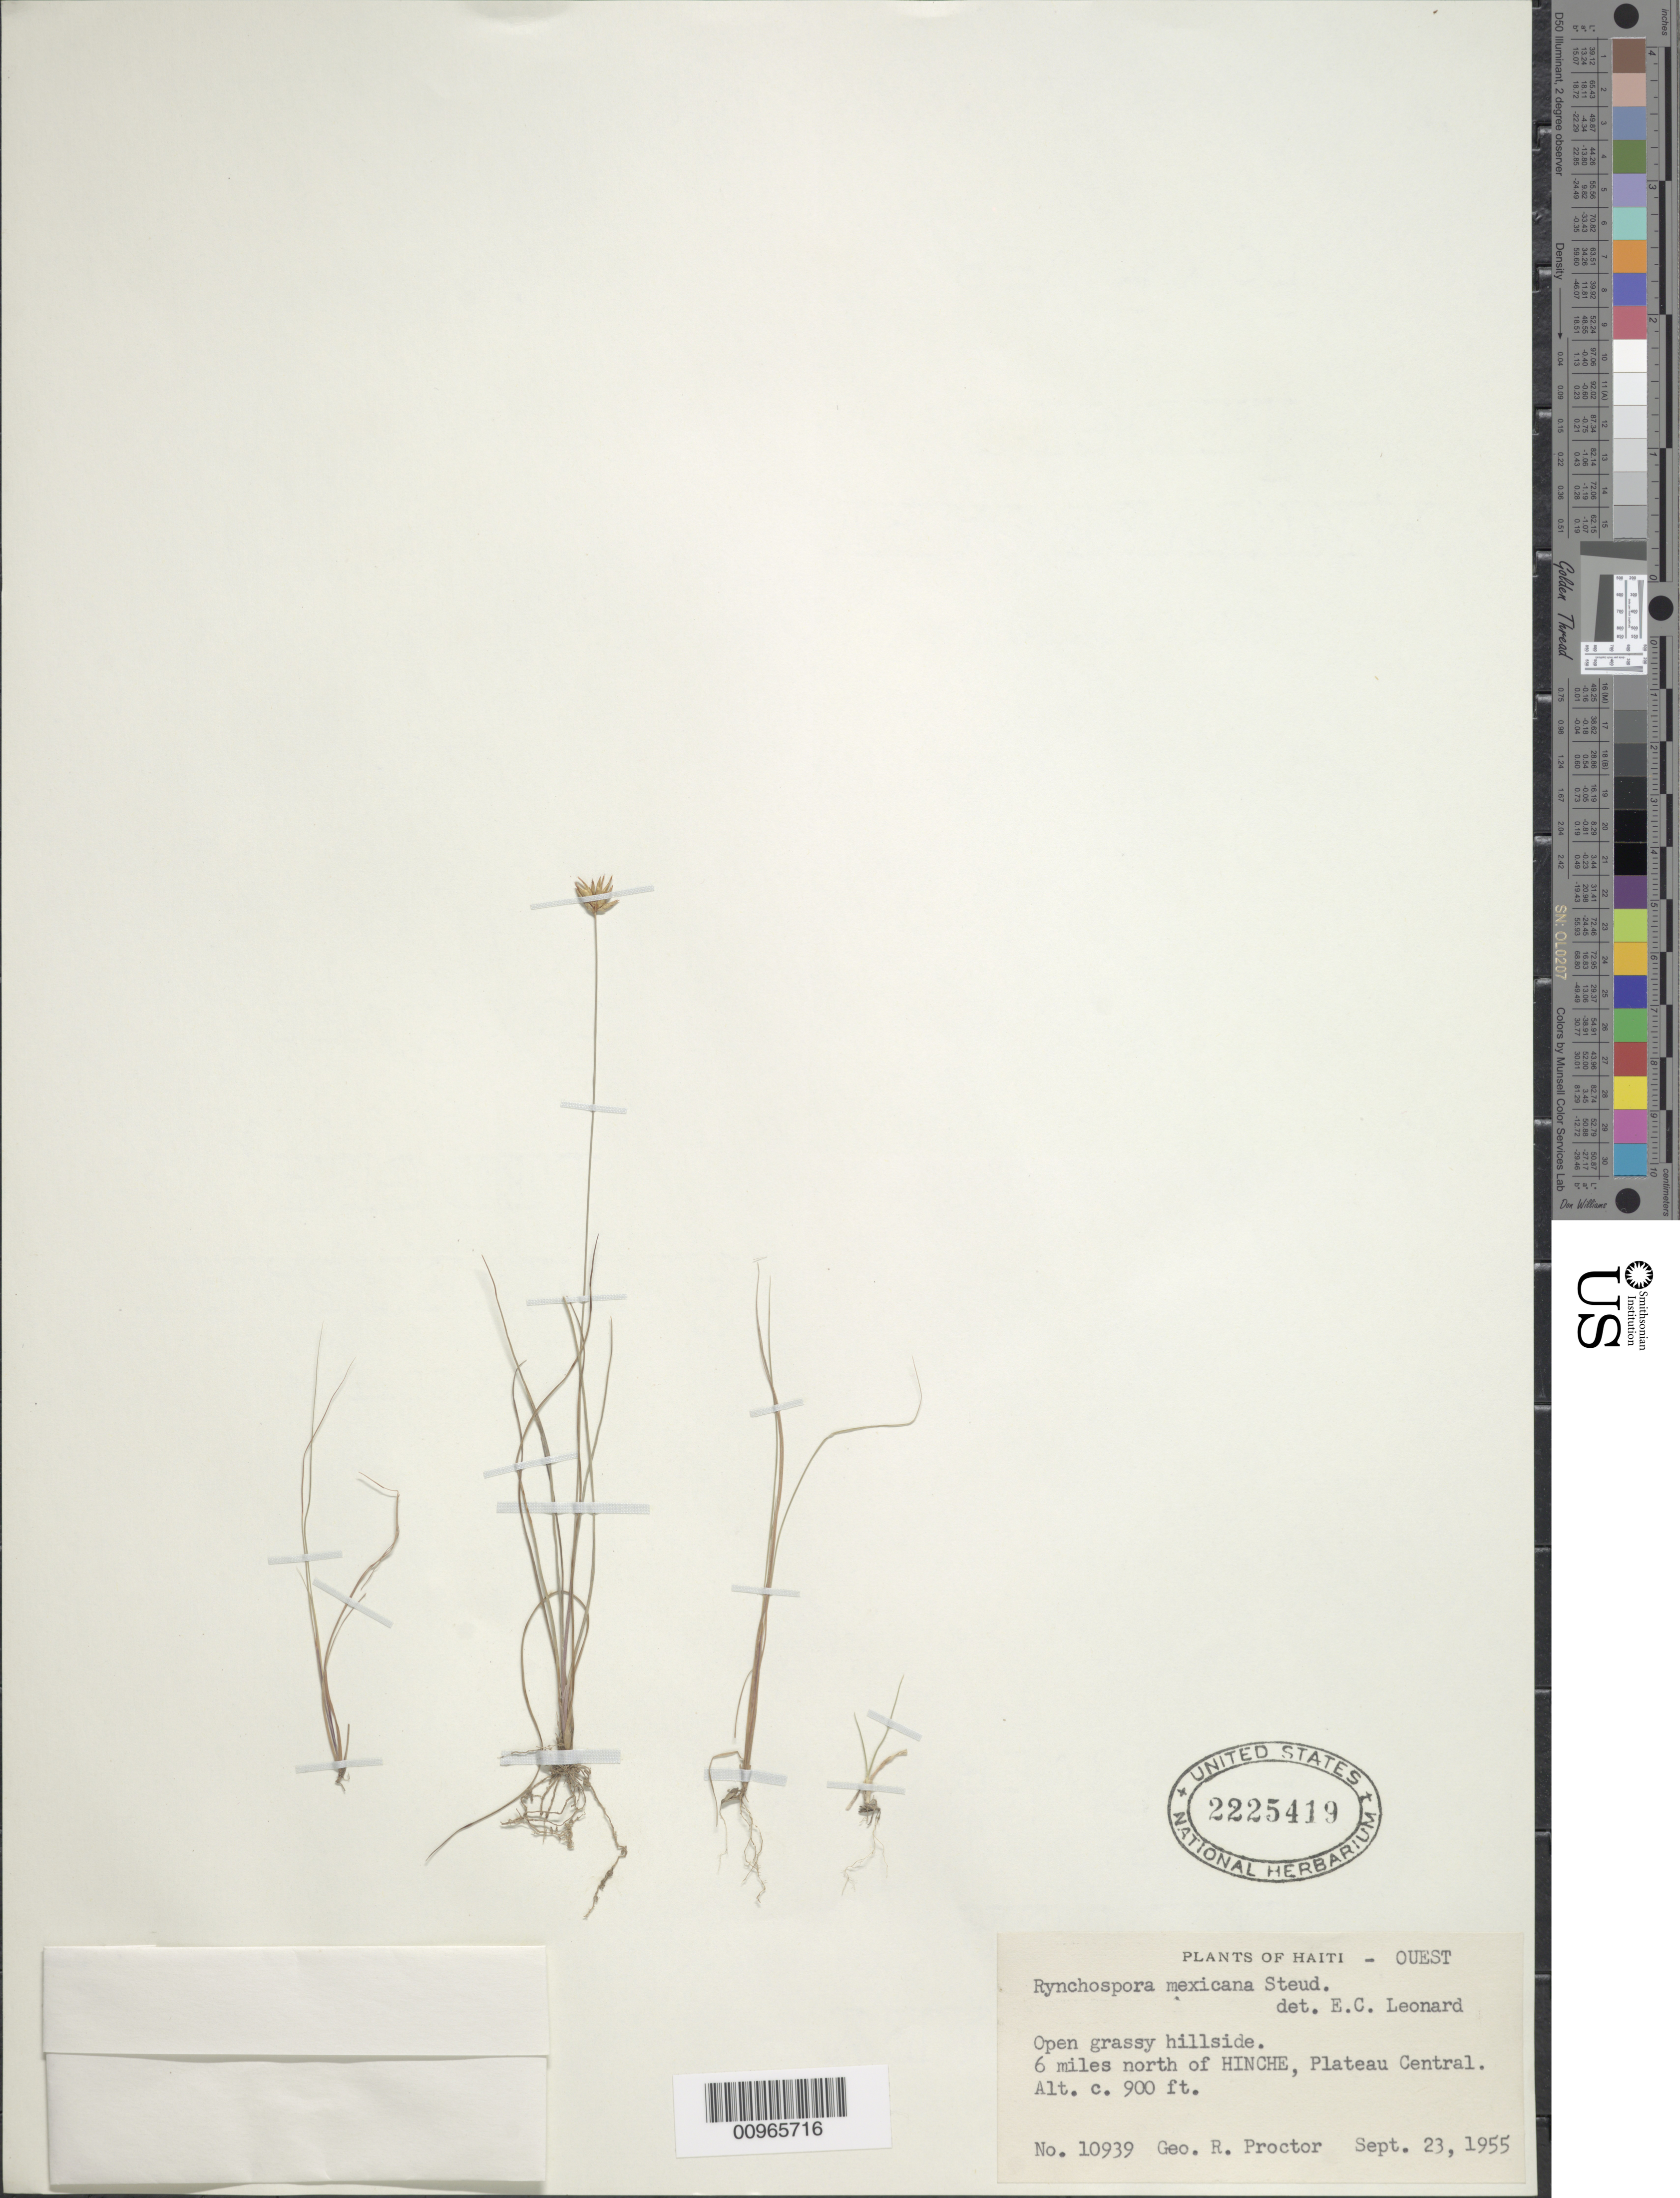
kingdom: Plantae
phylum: Tracheophyta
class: Liliopsida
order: Poales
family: Cyperaceae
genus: Rhynchospora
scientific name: Rhynchospora mexicana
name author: (Liebm.) Steud.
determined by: Alves, K.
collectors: G. R. Proctor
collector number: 10939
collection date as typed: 23 Sep 1955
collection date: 1955-09-23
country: Haiti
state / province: Ouest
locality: Grassy hillside 6 miles N of Hinche, Plateau Central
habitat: Open grassy hillside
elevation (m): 274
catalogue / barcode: US 2225419